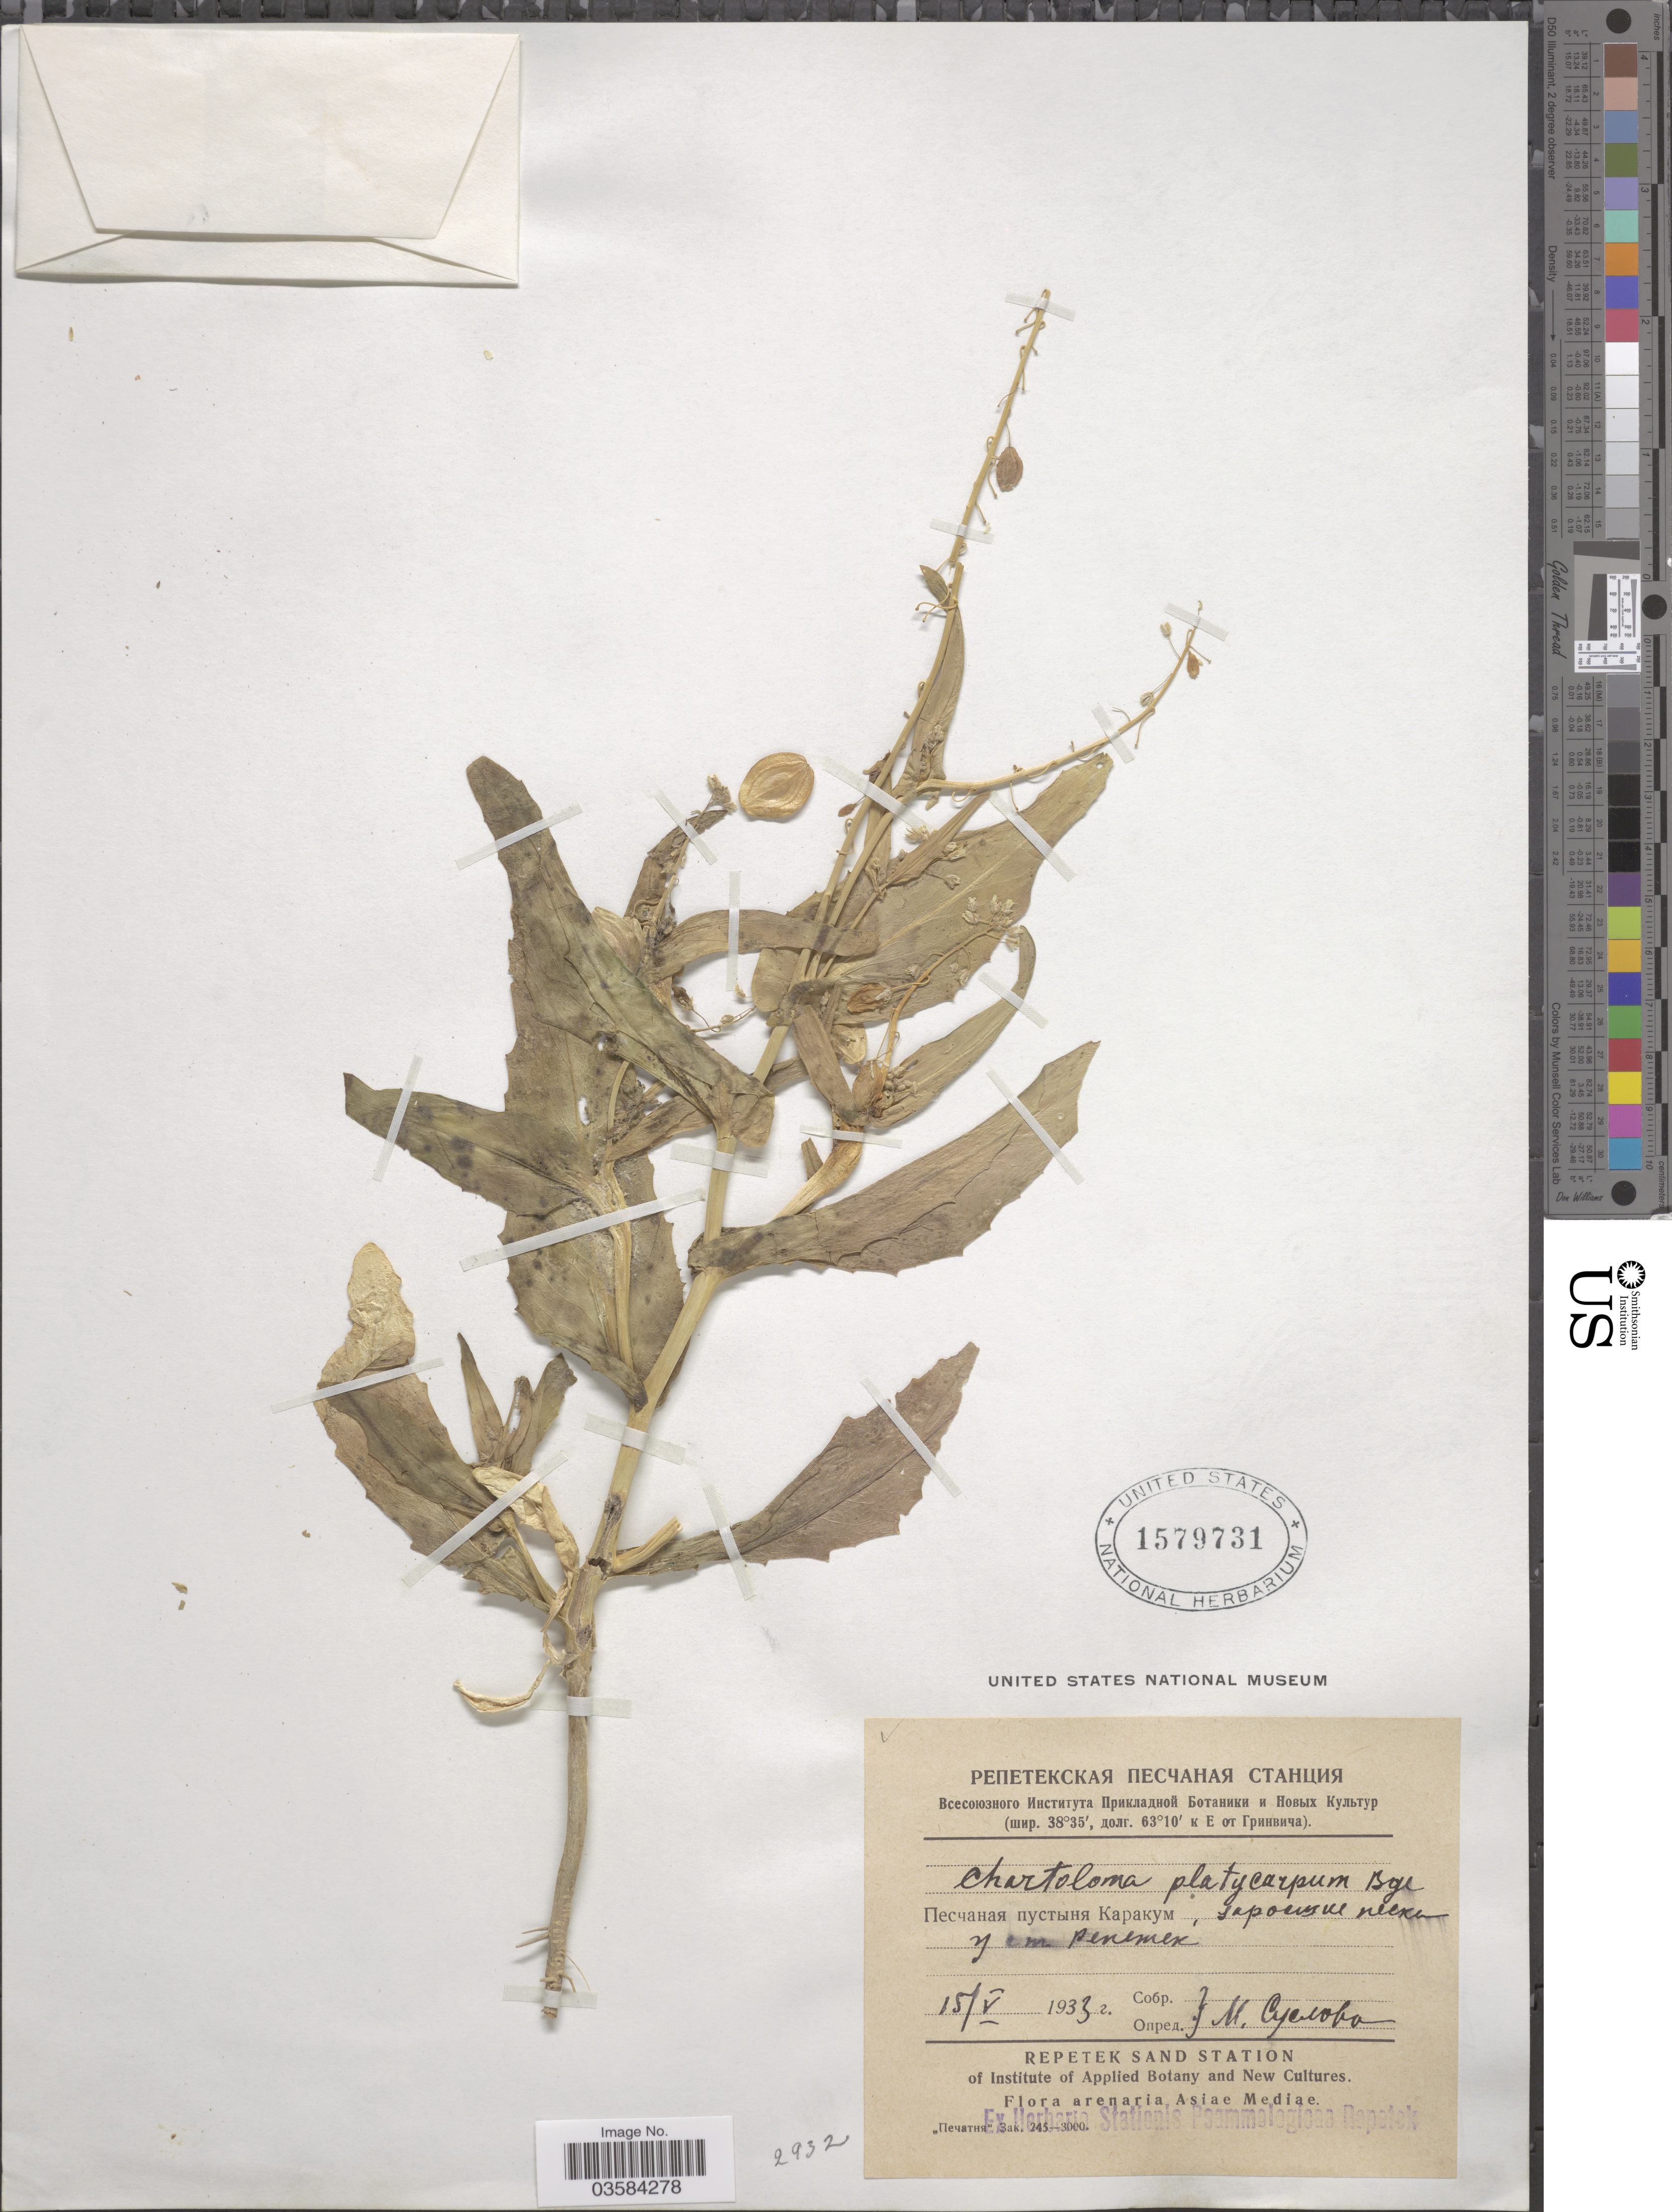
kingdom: Plantae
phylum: Tracheophyta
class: Magnoliopsida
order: Brassicales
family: Brassicaceae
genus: Chartoloma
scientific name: Chartoloma platycarpum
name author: (Bunge) Bunge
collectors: M. Suslova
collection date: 1933-05-15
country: Turkmenistan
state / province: Lebap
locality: Karakum Desert, near Station Repetek. Arenaria Asiae Mediae.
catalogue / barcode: US 1579731